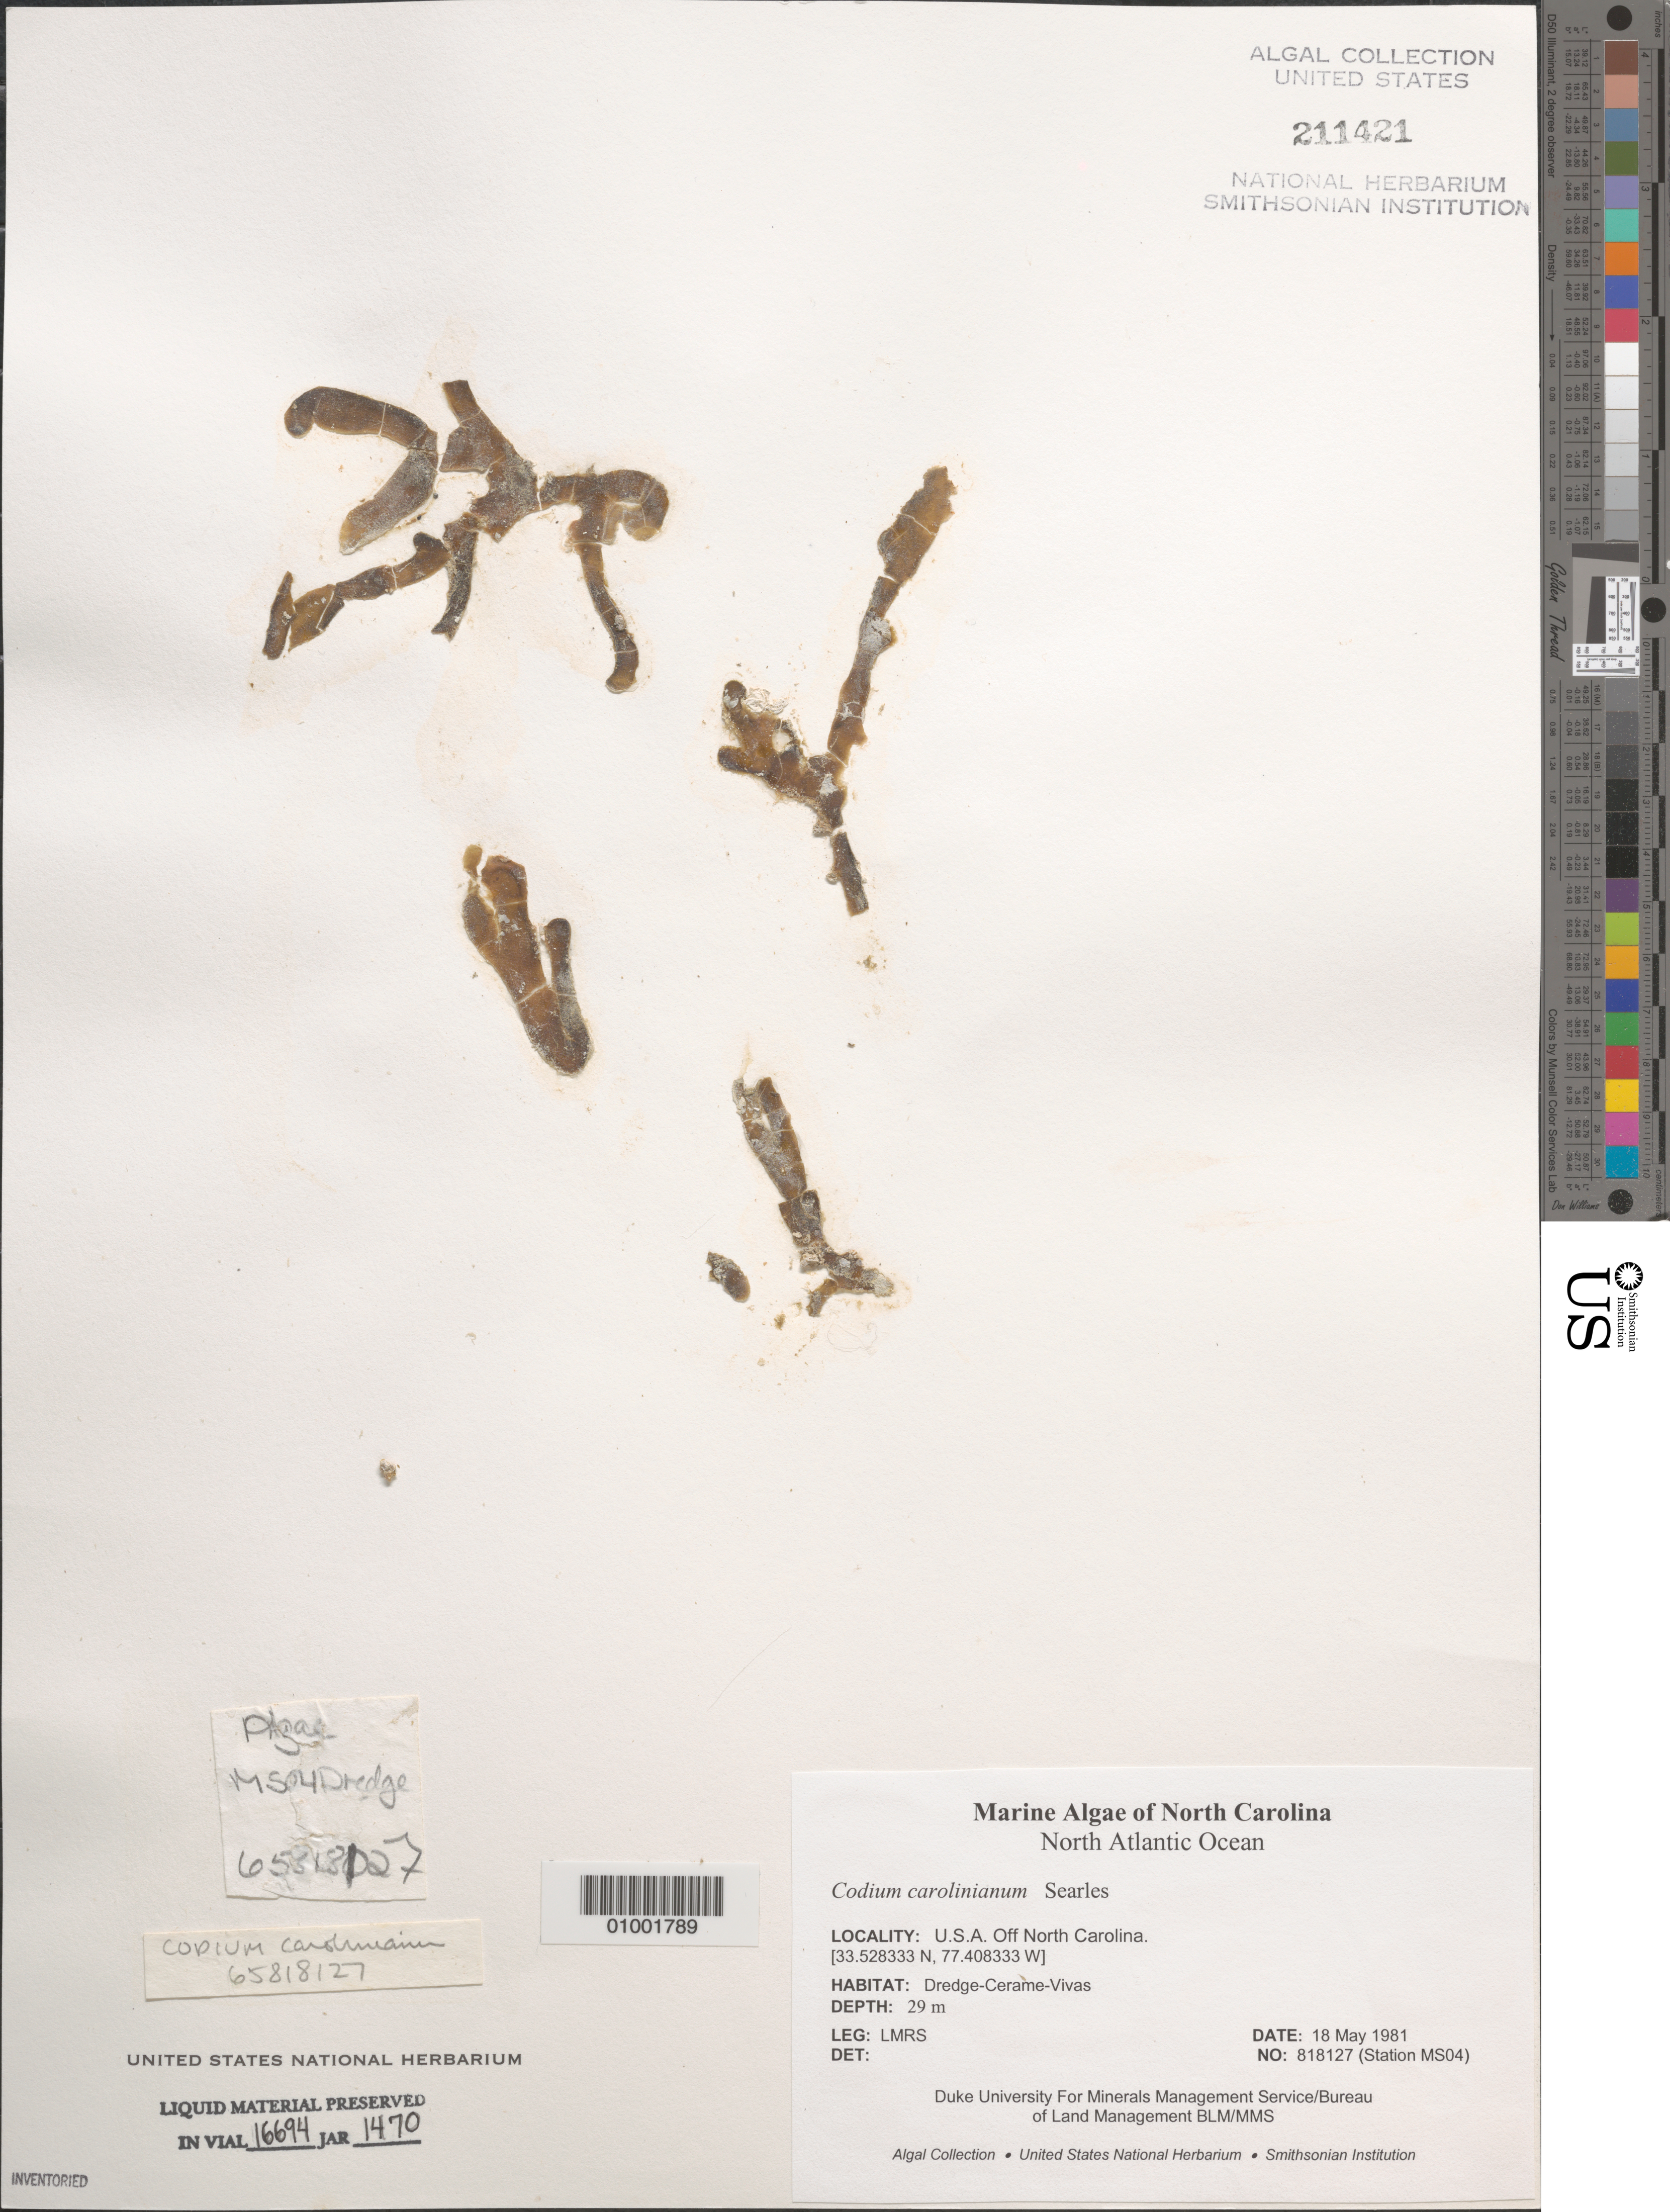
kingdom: Plantae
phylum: Chlorophyta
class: Ulvophyceae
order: Bryopsidales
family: Codiaceae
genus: Codium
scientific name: Codium carolinianum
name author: Searles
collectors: LMRS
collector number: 818127 (MS04)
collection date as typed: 18 May 1981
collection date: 1981-05-18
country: United States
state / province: North Carolina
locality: North Atlantic Ocean off North Carolina coast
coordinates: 33.528333 N, 77.408333 W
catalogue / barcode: US 211421